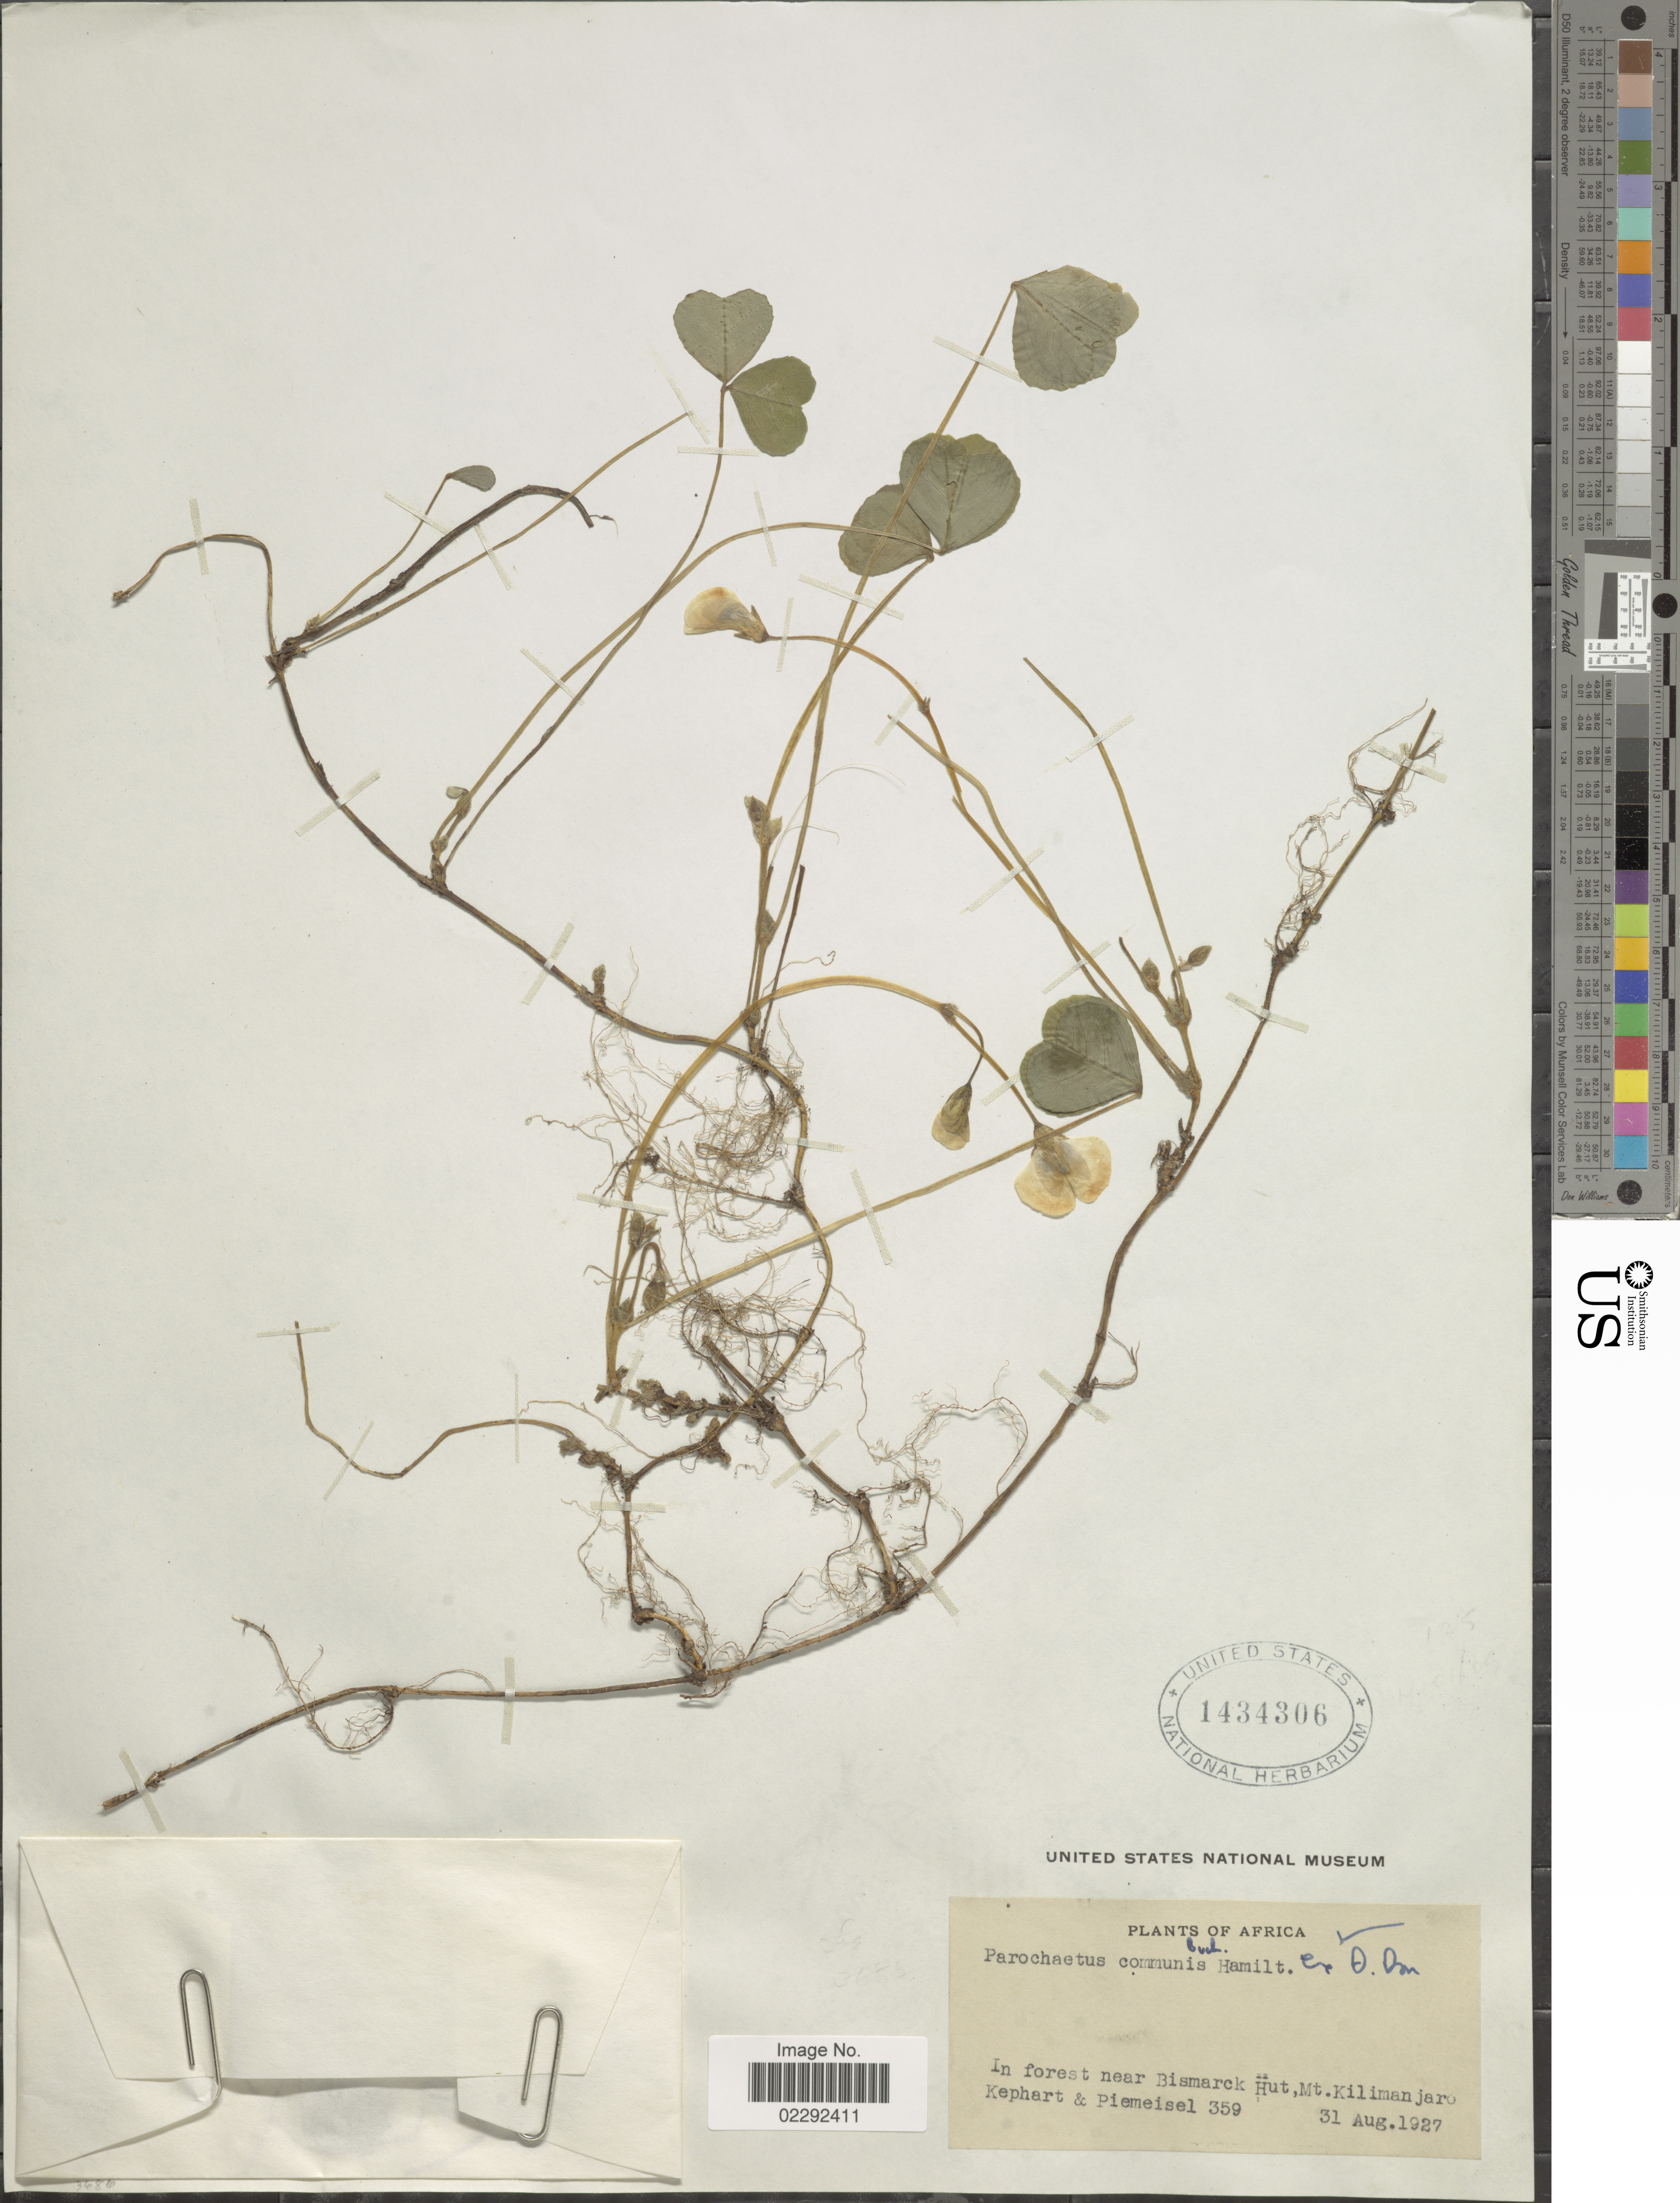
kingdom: Plantae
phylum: Tracheophyta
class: Magnoliopsida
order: Fabales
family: Fabaceae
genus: Parochetus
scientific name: Parochetus communis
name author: Buch.-Ham. ex D. Don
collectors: Kephart & Piemeisel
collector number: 359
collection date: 1927-08-31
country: Tanzania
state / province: Kilimanjaro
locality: Near Bismarck Hut, Mt. Kilimanjaro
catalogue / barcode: US 1434306